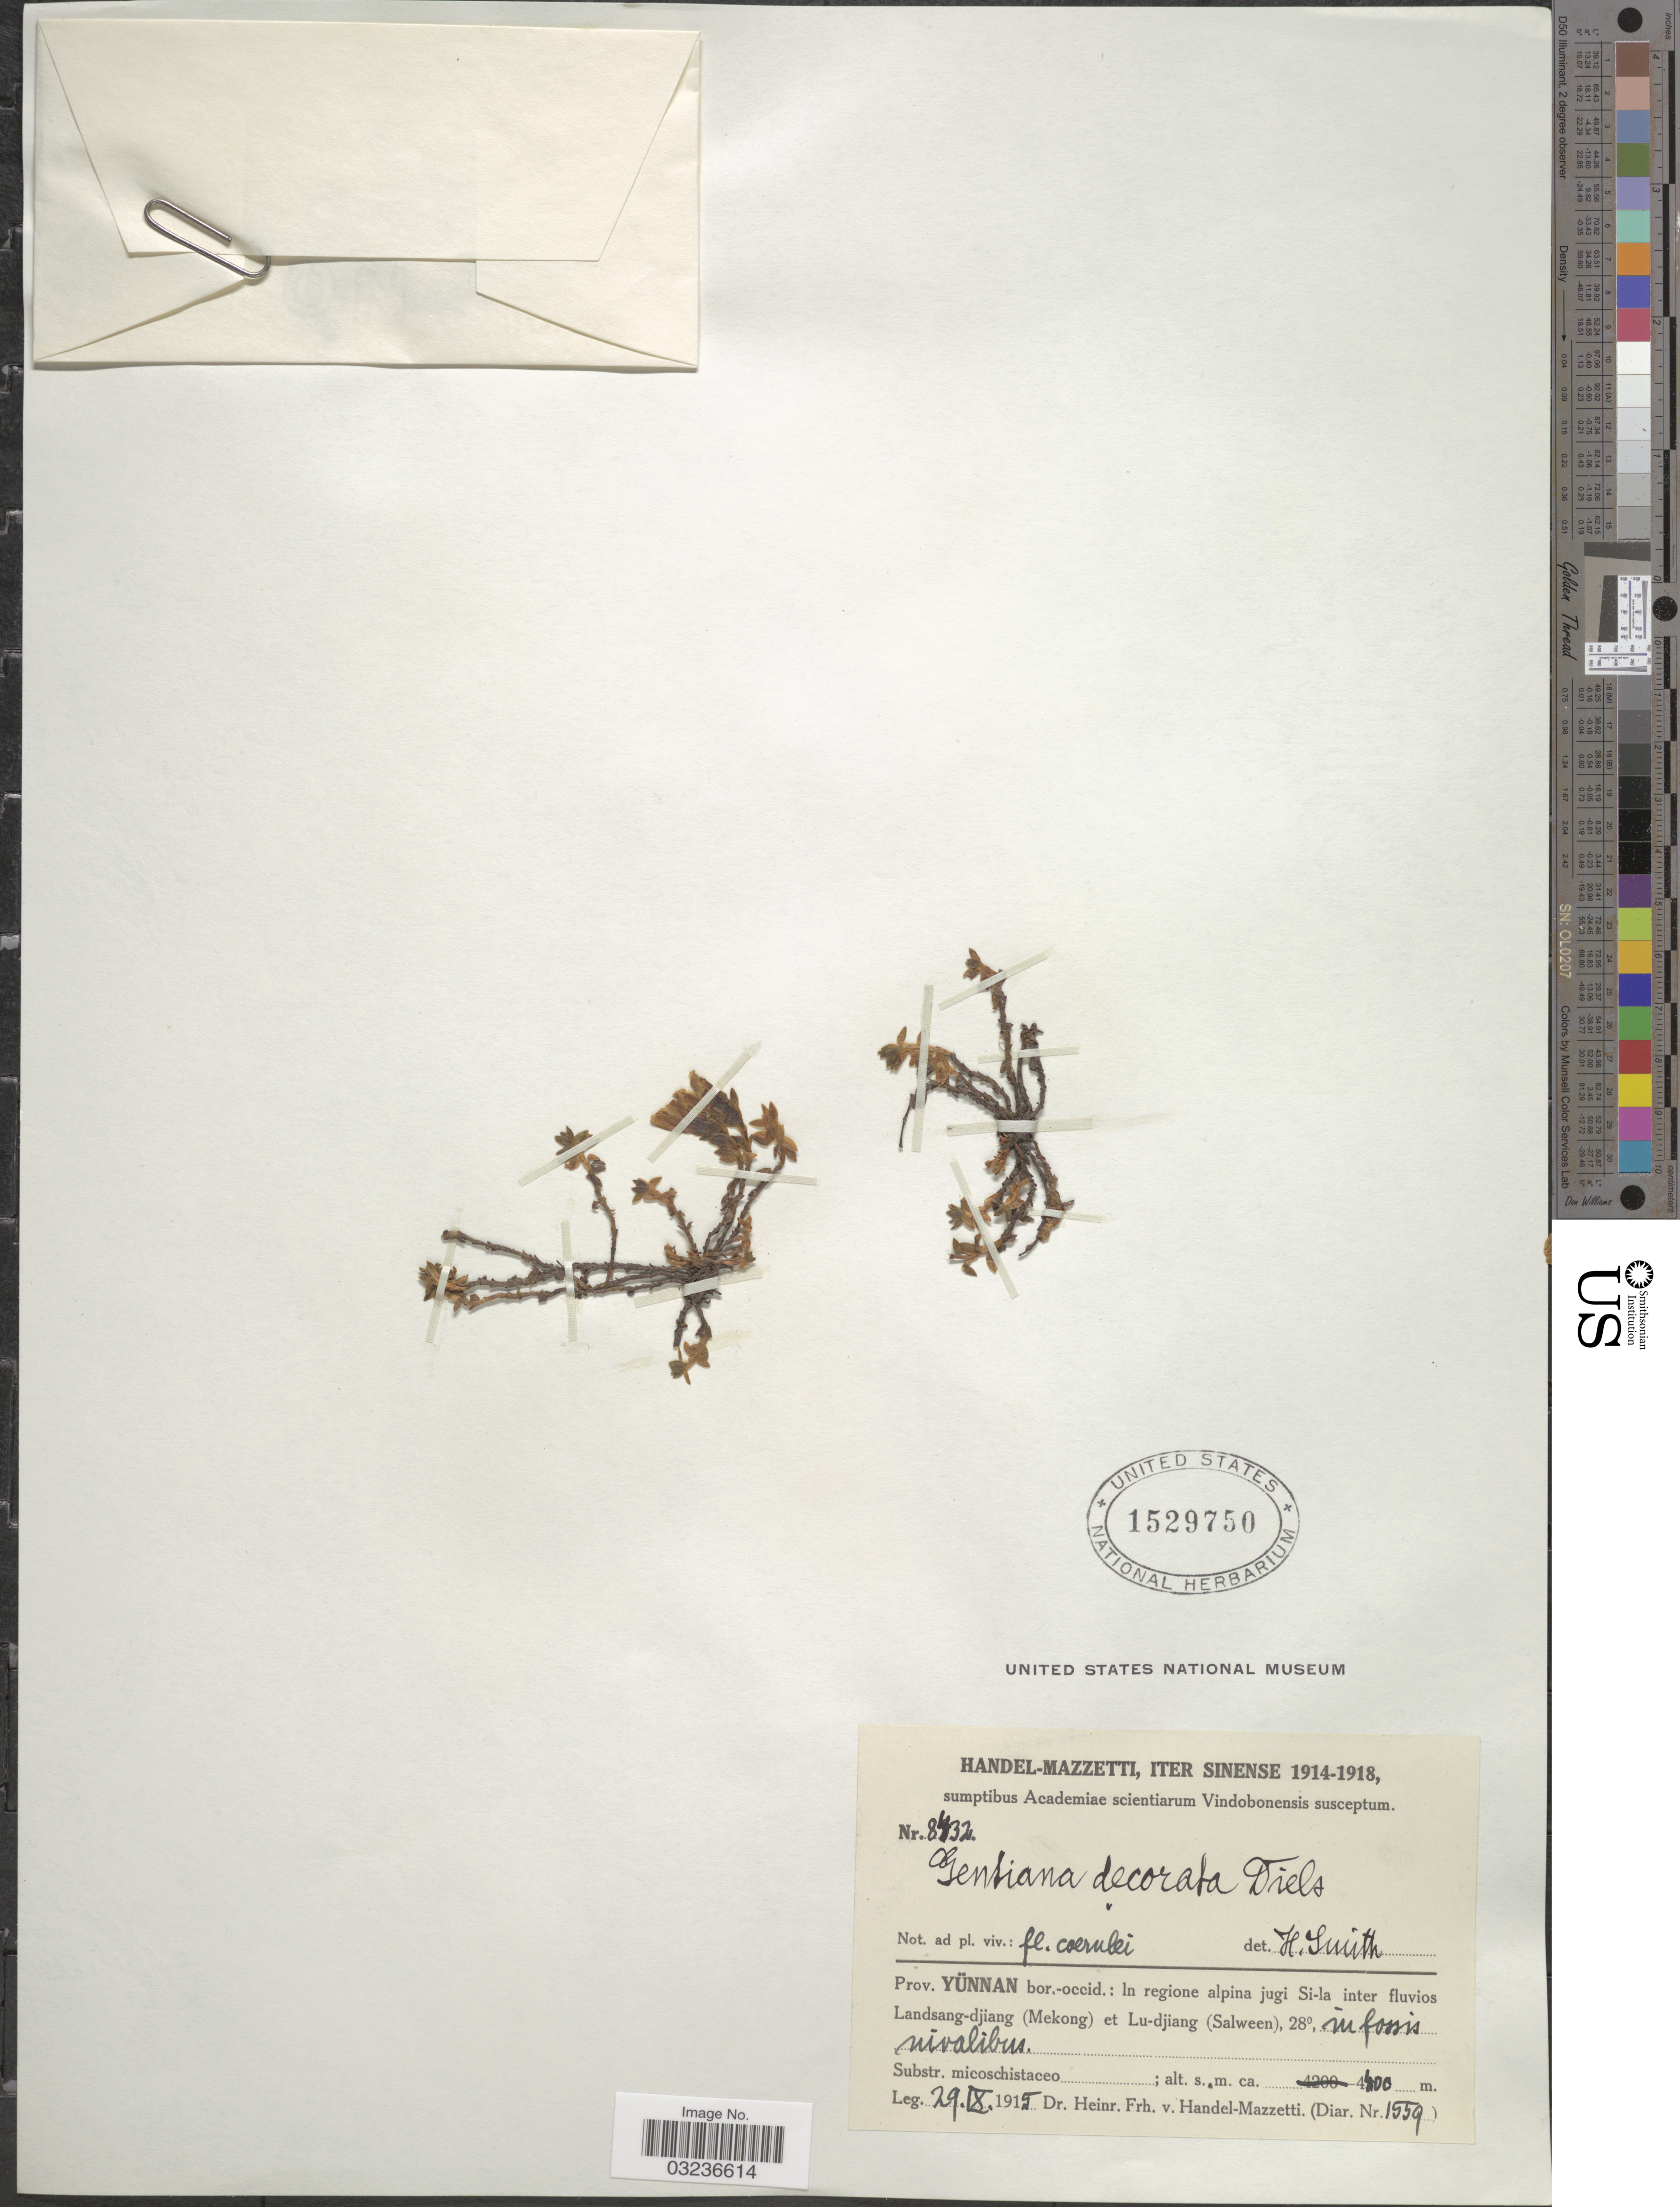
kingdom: Plantae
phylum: Tracheophyta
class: Magnoliopsida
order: Gentianales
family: Gentianaceae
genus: Gentiana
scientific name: Gentiana decorata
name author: Diels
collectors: H. Handel-Mazzetti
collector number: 8432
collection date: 1915-09-29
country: China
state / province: Yunnan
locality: Prov. Yünnan bor.-occid.: In regione alpina jugi Si-la inter fluvios Landsang-djiang (Mekong) et Lu-djiang (Salween), 28°, in fossis nivalibus.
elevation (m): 4400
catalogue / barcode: US 1529750